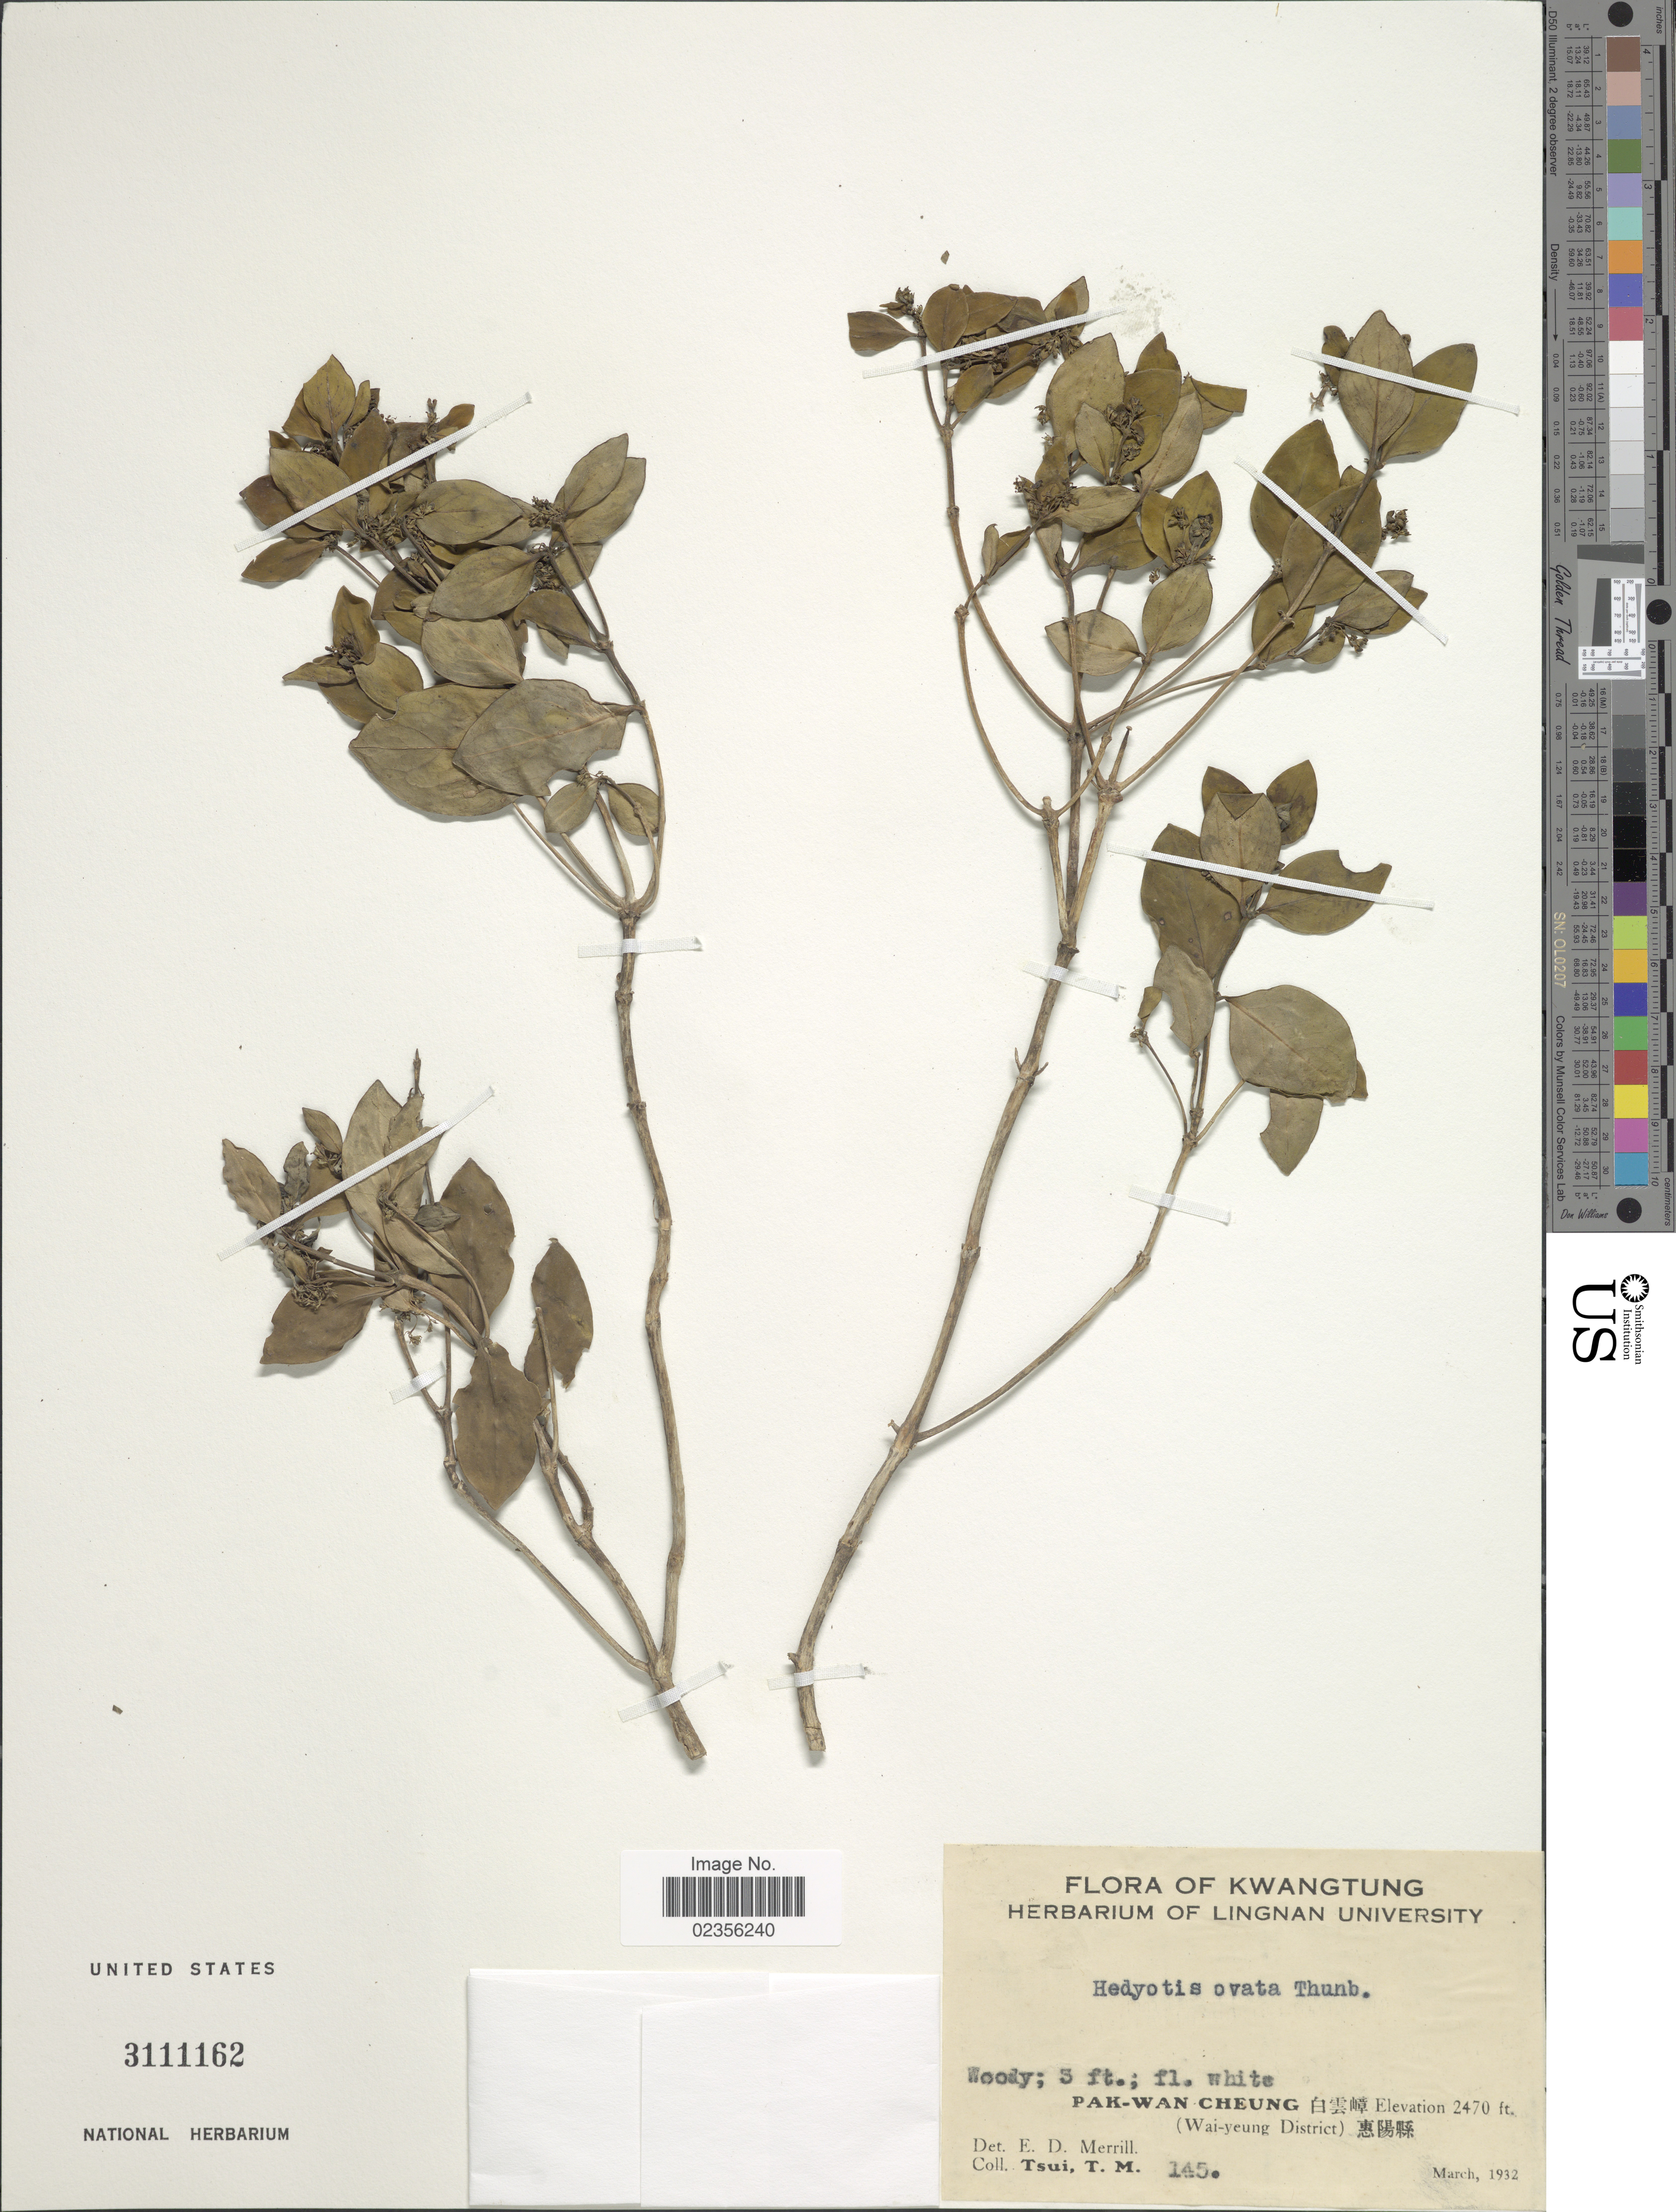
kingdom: Plantae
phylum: Tracheophyta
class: Magnoliopsida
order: Gentianales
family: Rubiaceae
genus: Hedyotis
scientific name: Hedyotis ovata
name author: Thunb. ex Maxim.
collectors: T. Tsui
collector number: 145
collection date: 1932-03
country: China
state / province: Guangdong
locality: Kwangtung, Pak-Wan Cheung, (Wai-yeung District)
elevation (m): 753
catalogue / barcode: US 3111162